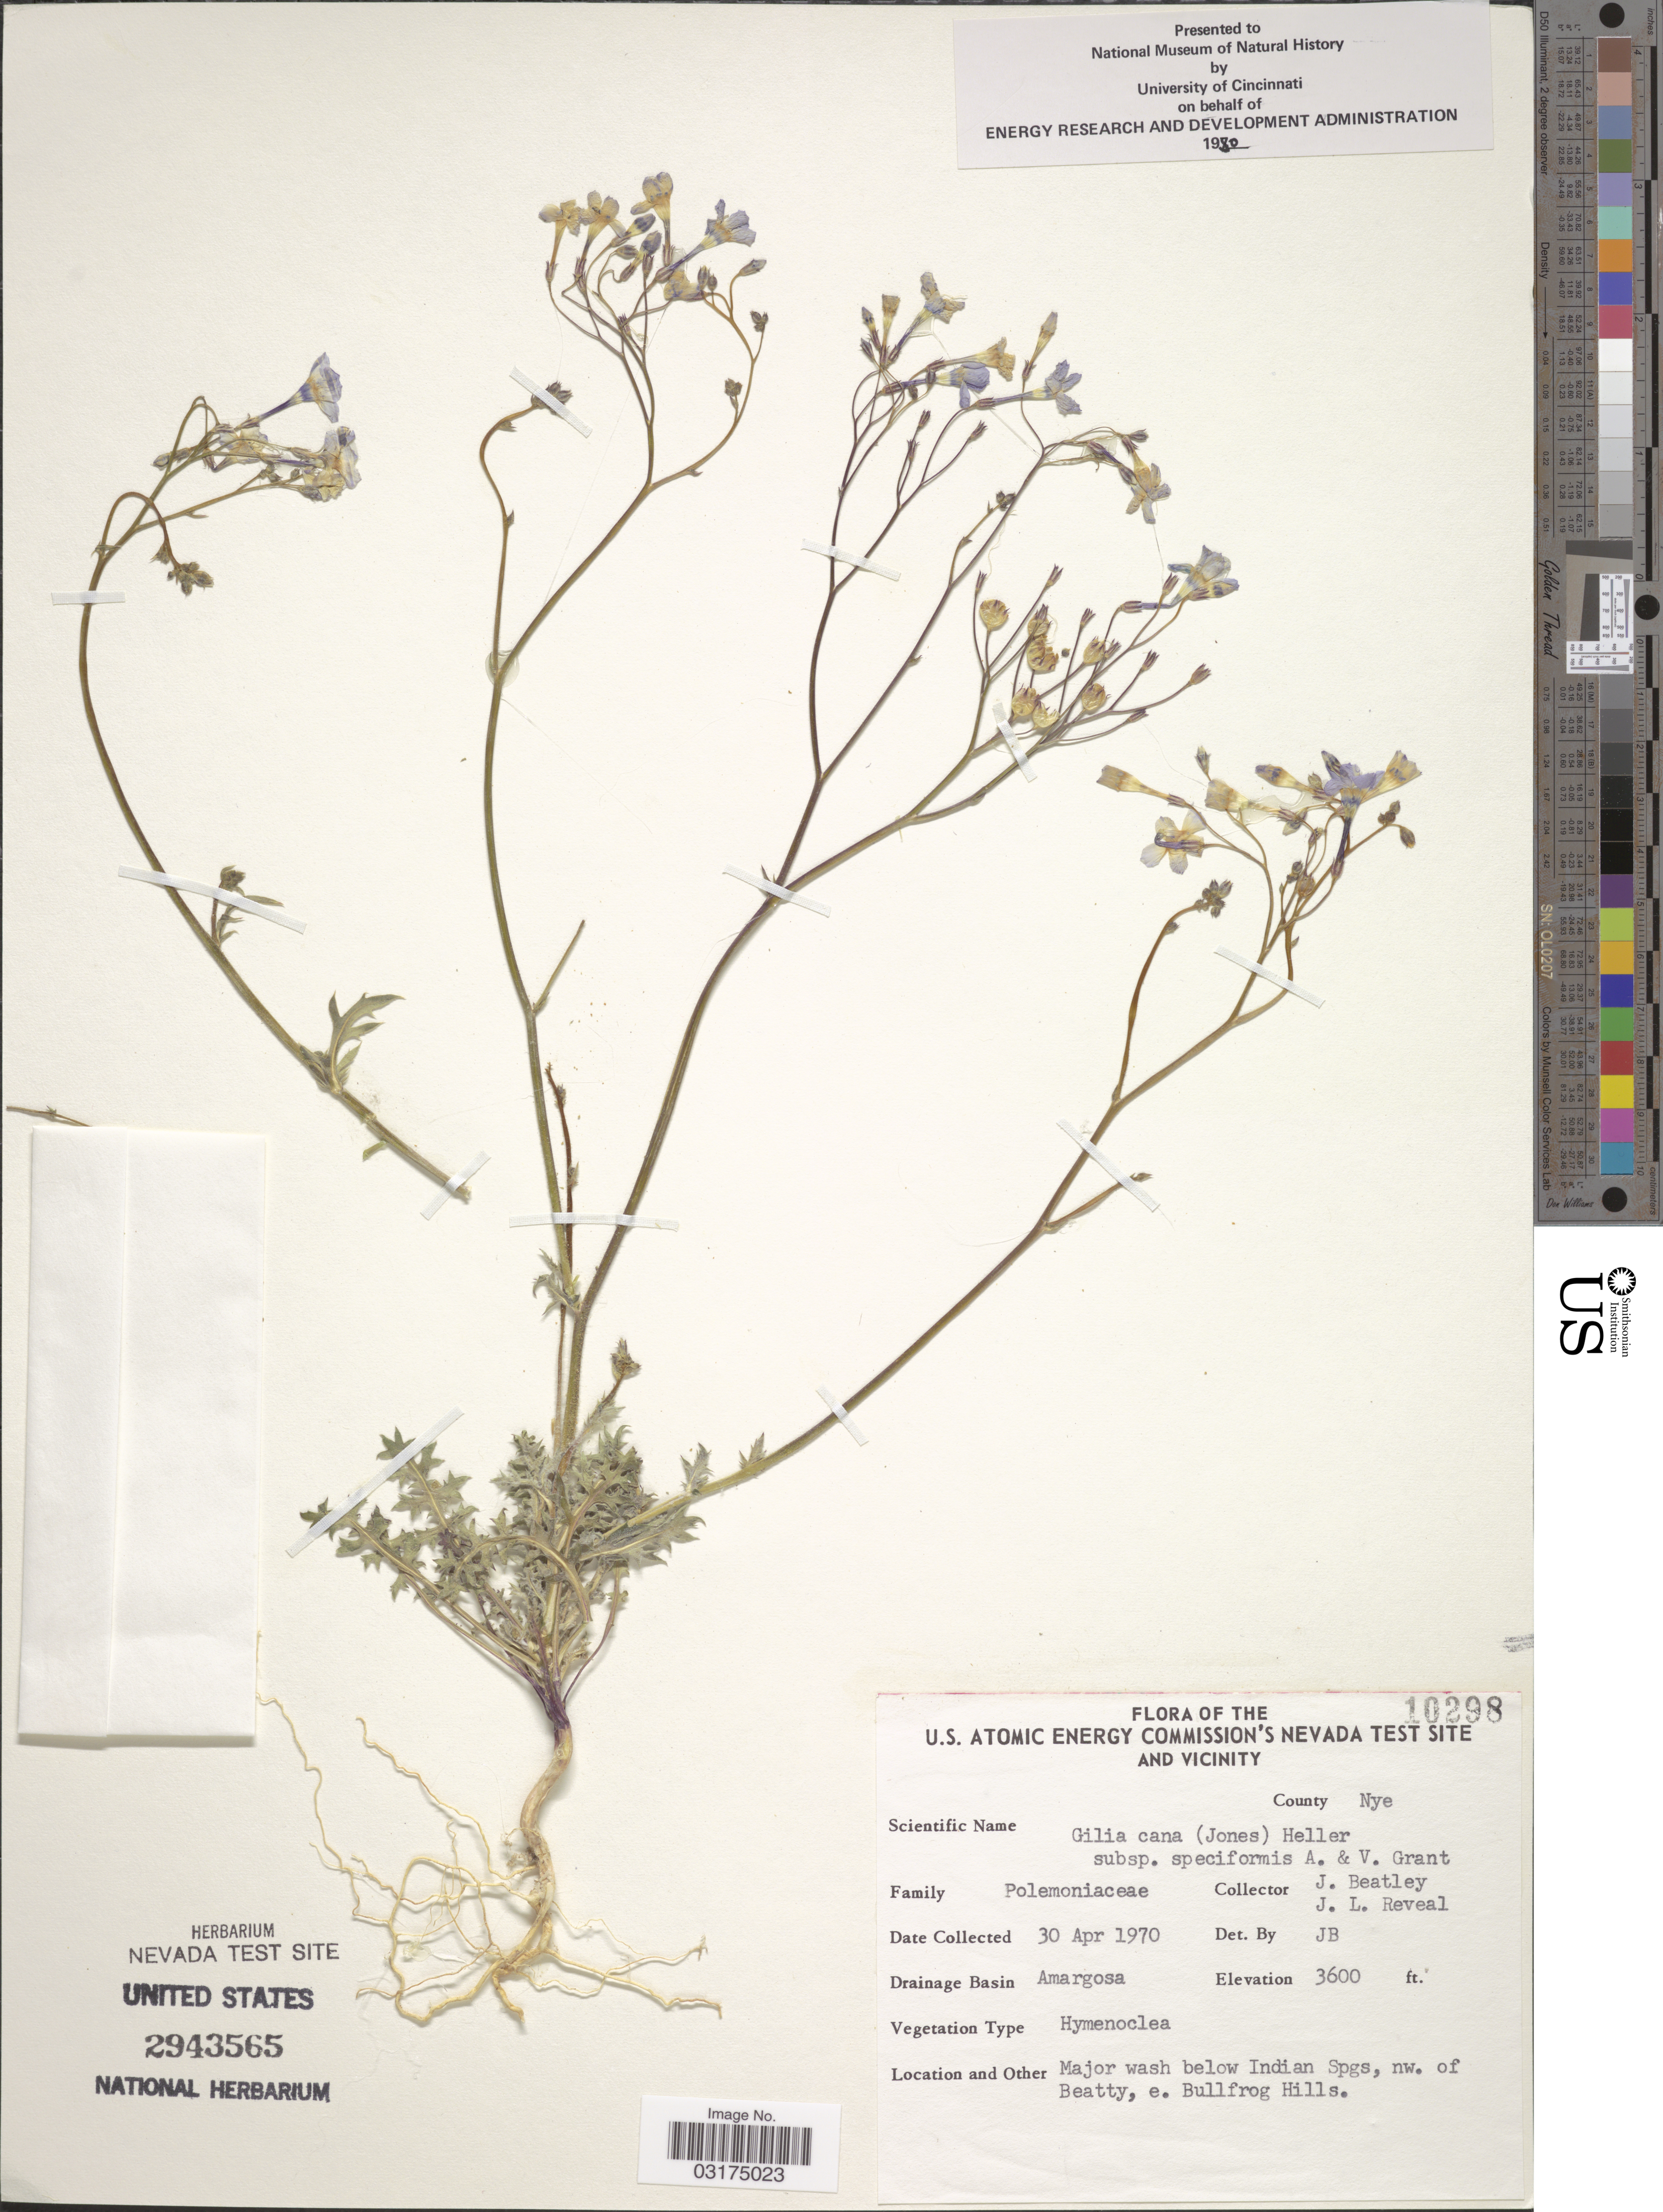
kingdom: Plantae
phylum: Tracheophyta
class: Magnoliopsida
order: Ericales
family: Polemoniaceae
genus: Gilia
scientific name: Gilia cana subsp. speciformis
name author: A.D. Grant & V.E. Grant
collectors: J. C. Beatley & J. L. Reveal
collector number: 10298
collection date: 1970-04-30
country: United States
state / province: Nevada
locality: The U. S. Atomic Energy Commission's Nevada Test Site and Vicinity. County Nye. Drainage Basin Amargosa. Major wash below Indian Spgs, nw. of Beatty, e. Bullfrog Hills.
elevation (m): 1097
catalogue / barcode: US 2943565